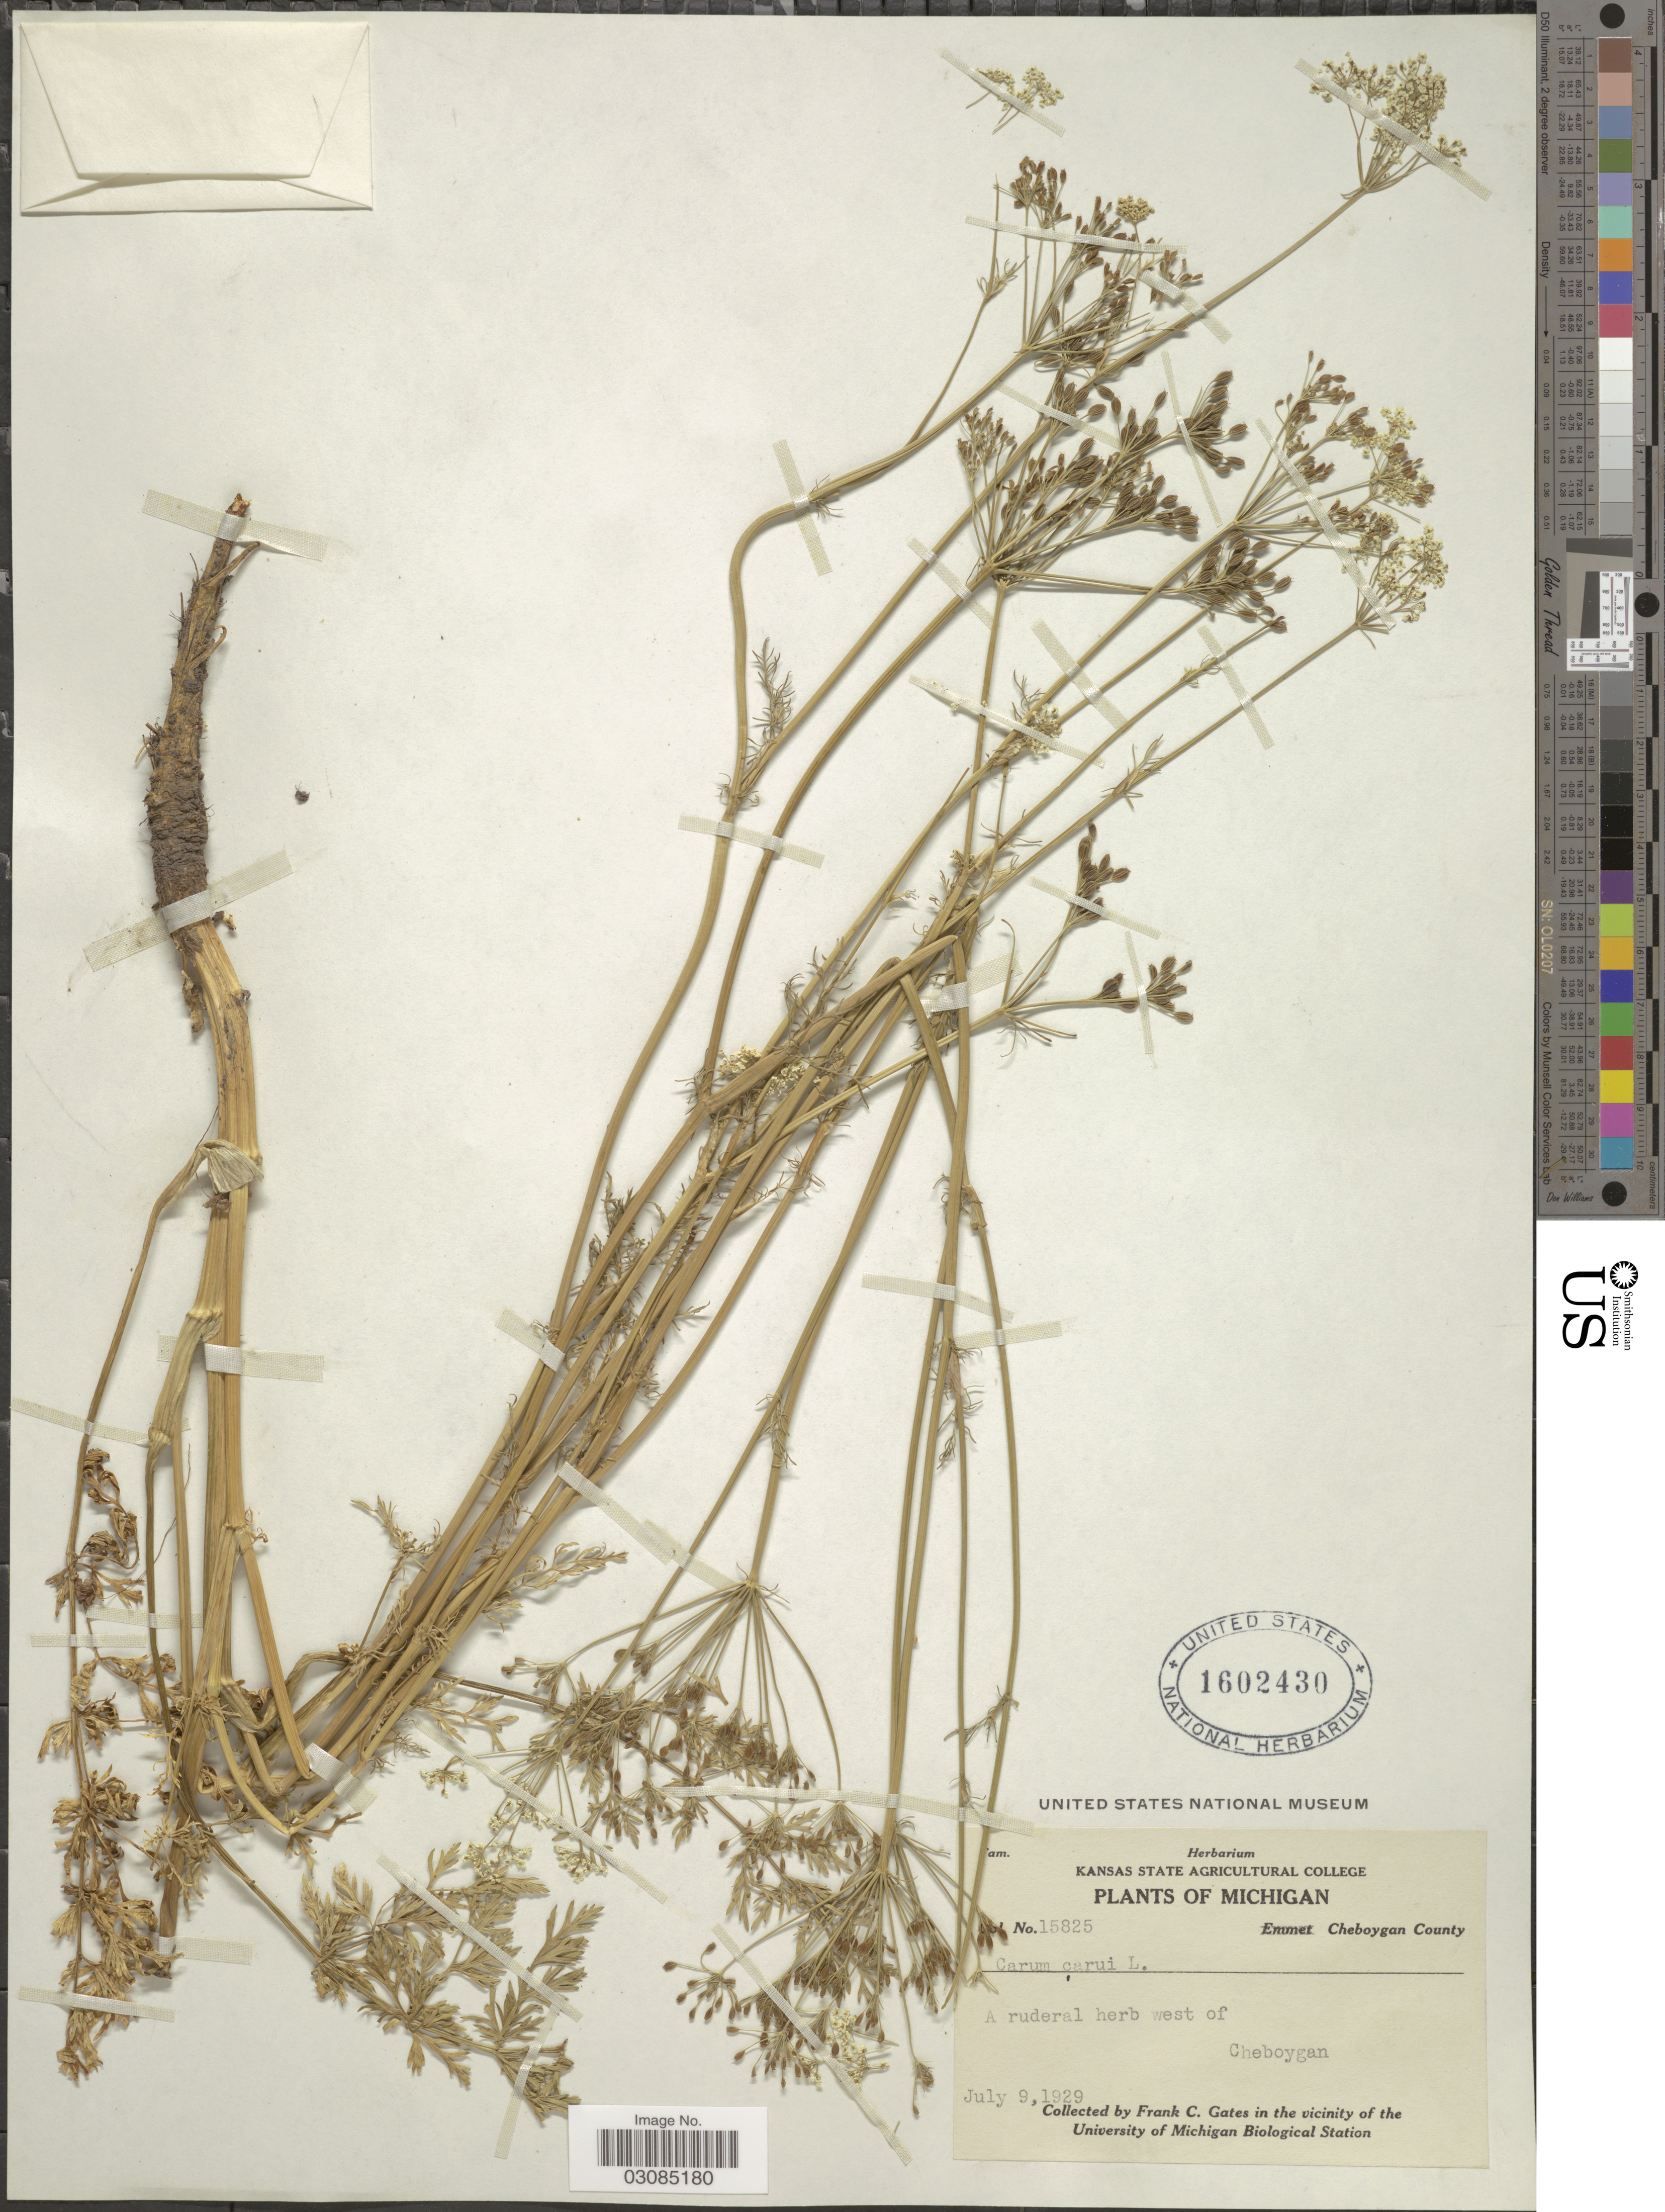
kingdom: Plantae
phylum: Tracheophyta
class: Magnoliopsida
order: Apiales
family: Apiaceae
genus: Carum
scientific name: Carum carvi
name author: L.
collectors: F. C. Gates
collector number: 15825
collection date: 1929-07-09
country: United States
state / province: Michigan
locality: Cheboygan County. A ruderal herb west of Cheboygan.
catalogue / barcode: US 1602430